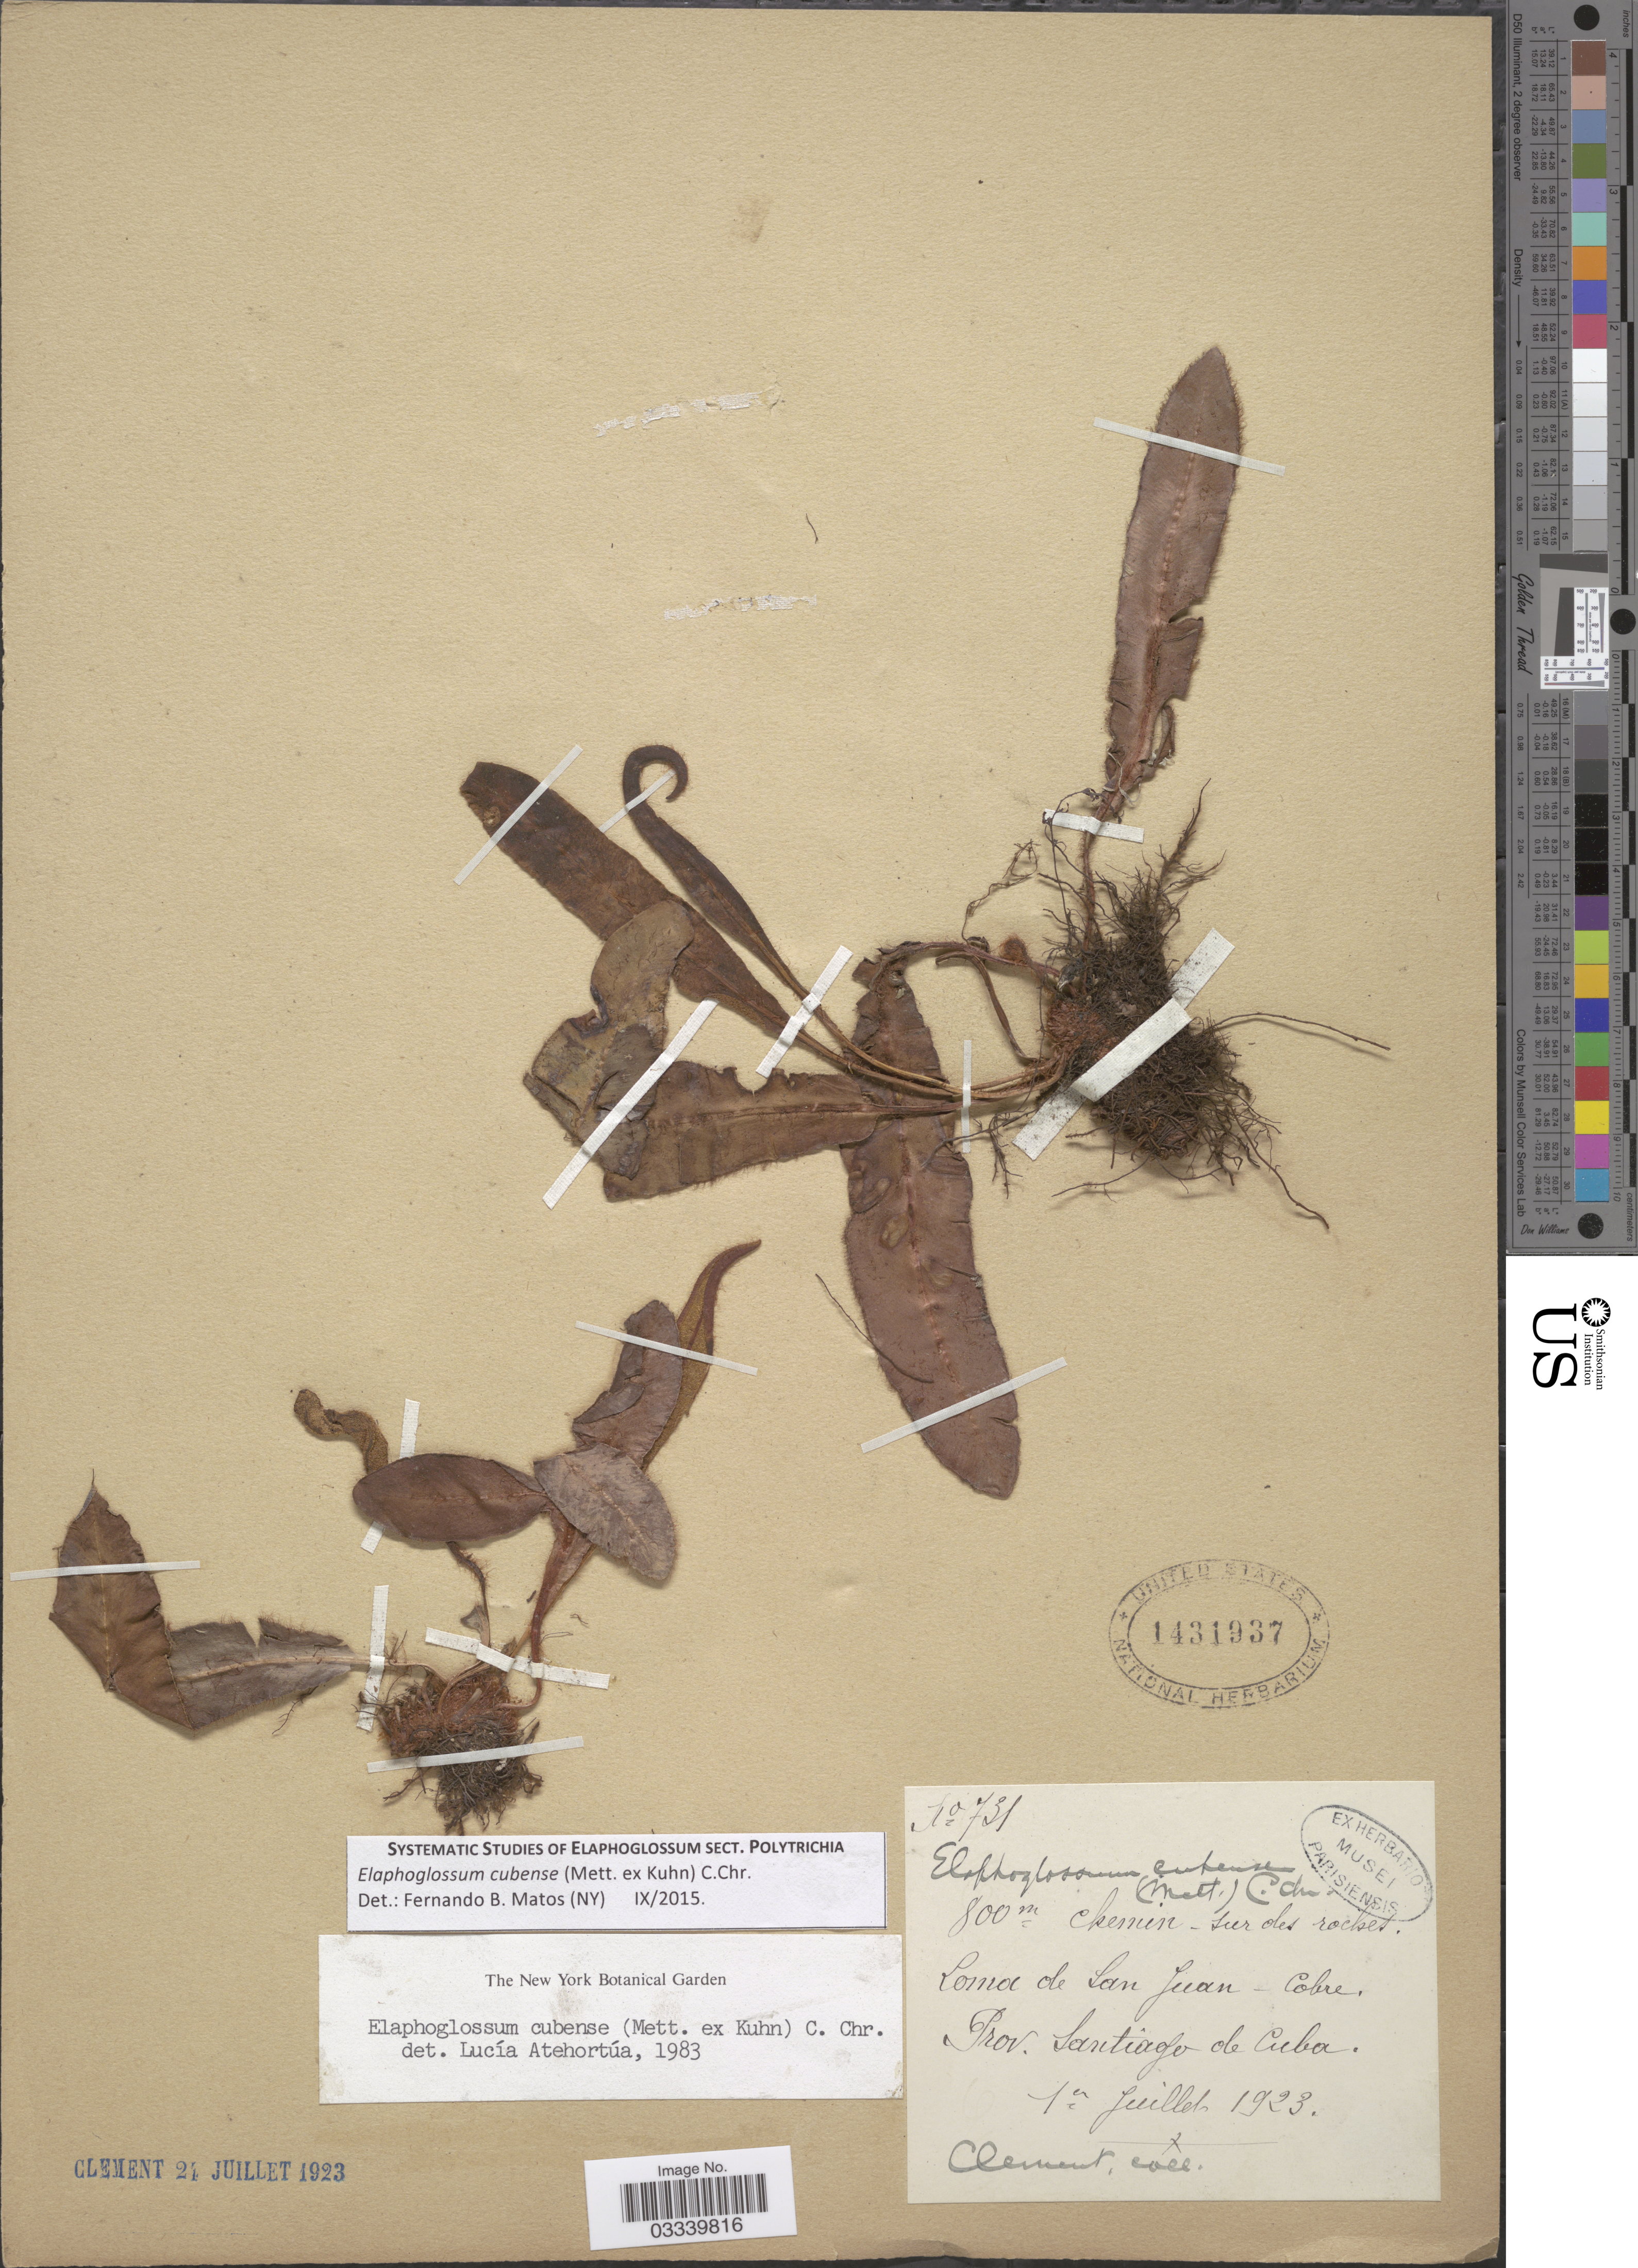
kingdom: Plantae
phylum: Tracheophyta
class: Polypodiopsida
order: Polypodiales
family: Dryopteridaceae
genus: Elaphoglossum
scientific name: Elaphoglossum cubense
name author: (Mett. ex Kuhn) C. Chr.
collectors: -. Clement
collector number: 731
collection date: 1923-07-01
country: Cuba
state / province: Santiago de Cuba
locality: Loma de San Juan - Cobre.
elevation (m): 800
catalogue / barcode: US 1431937